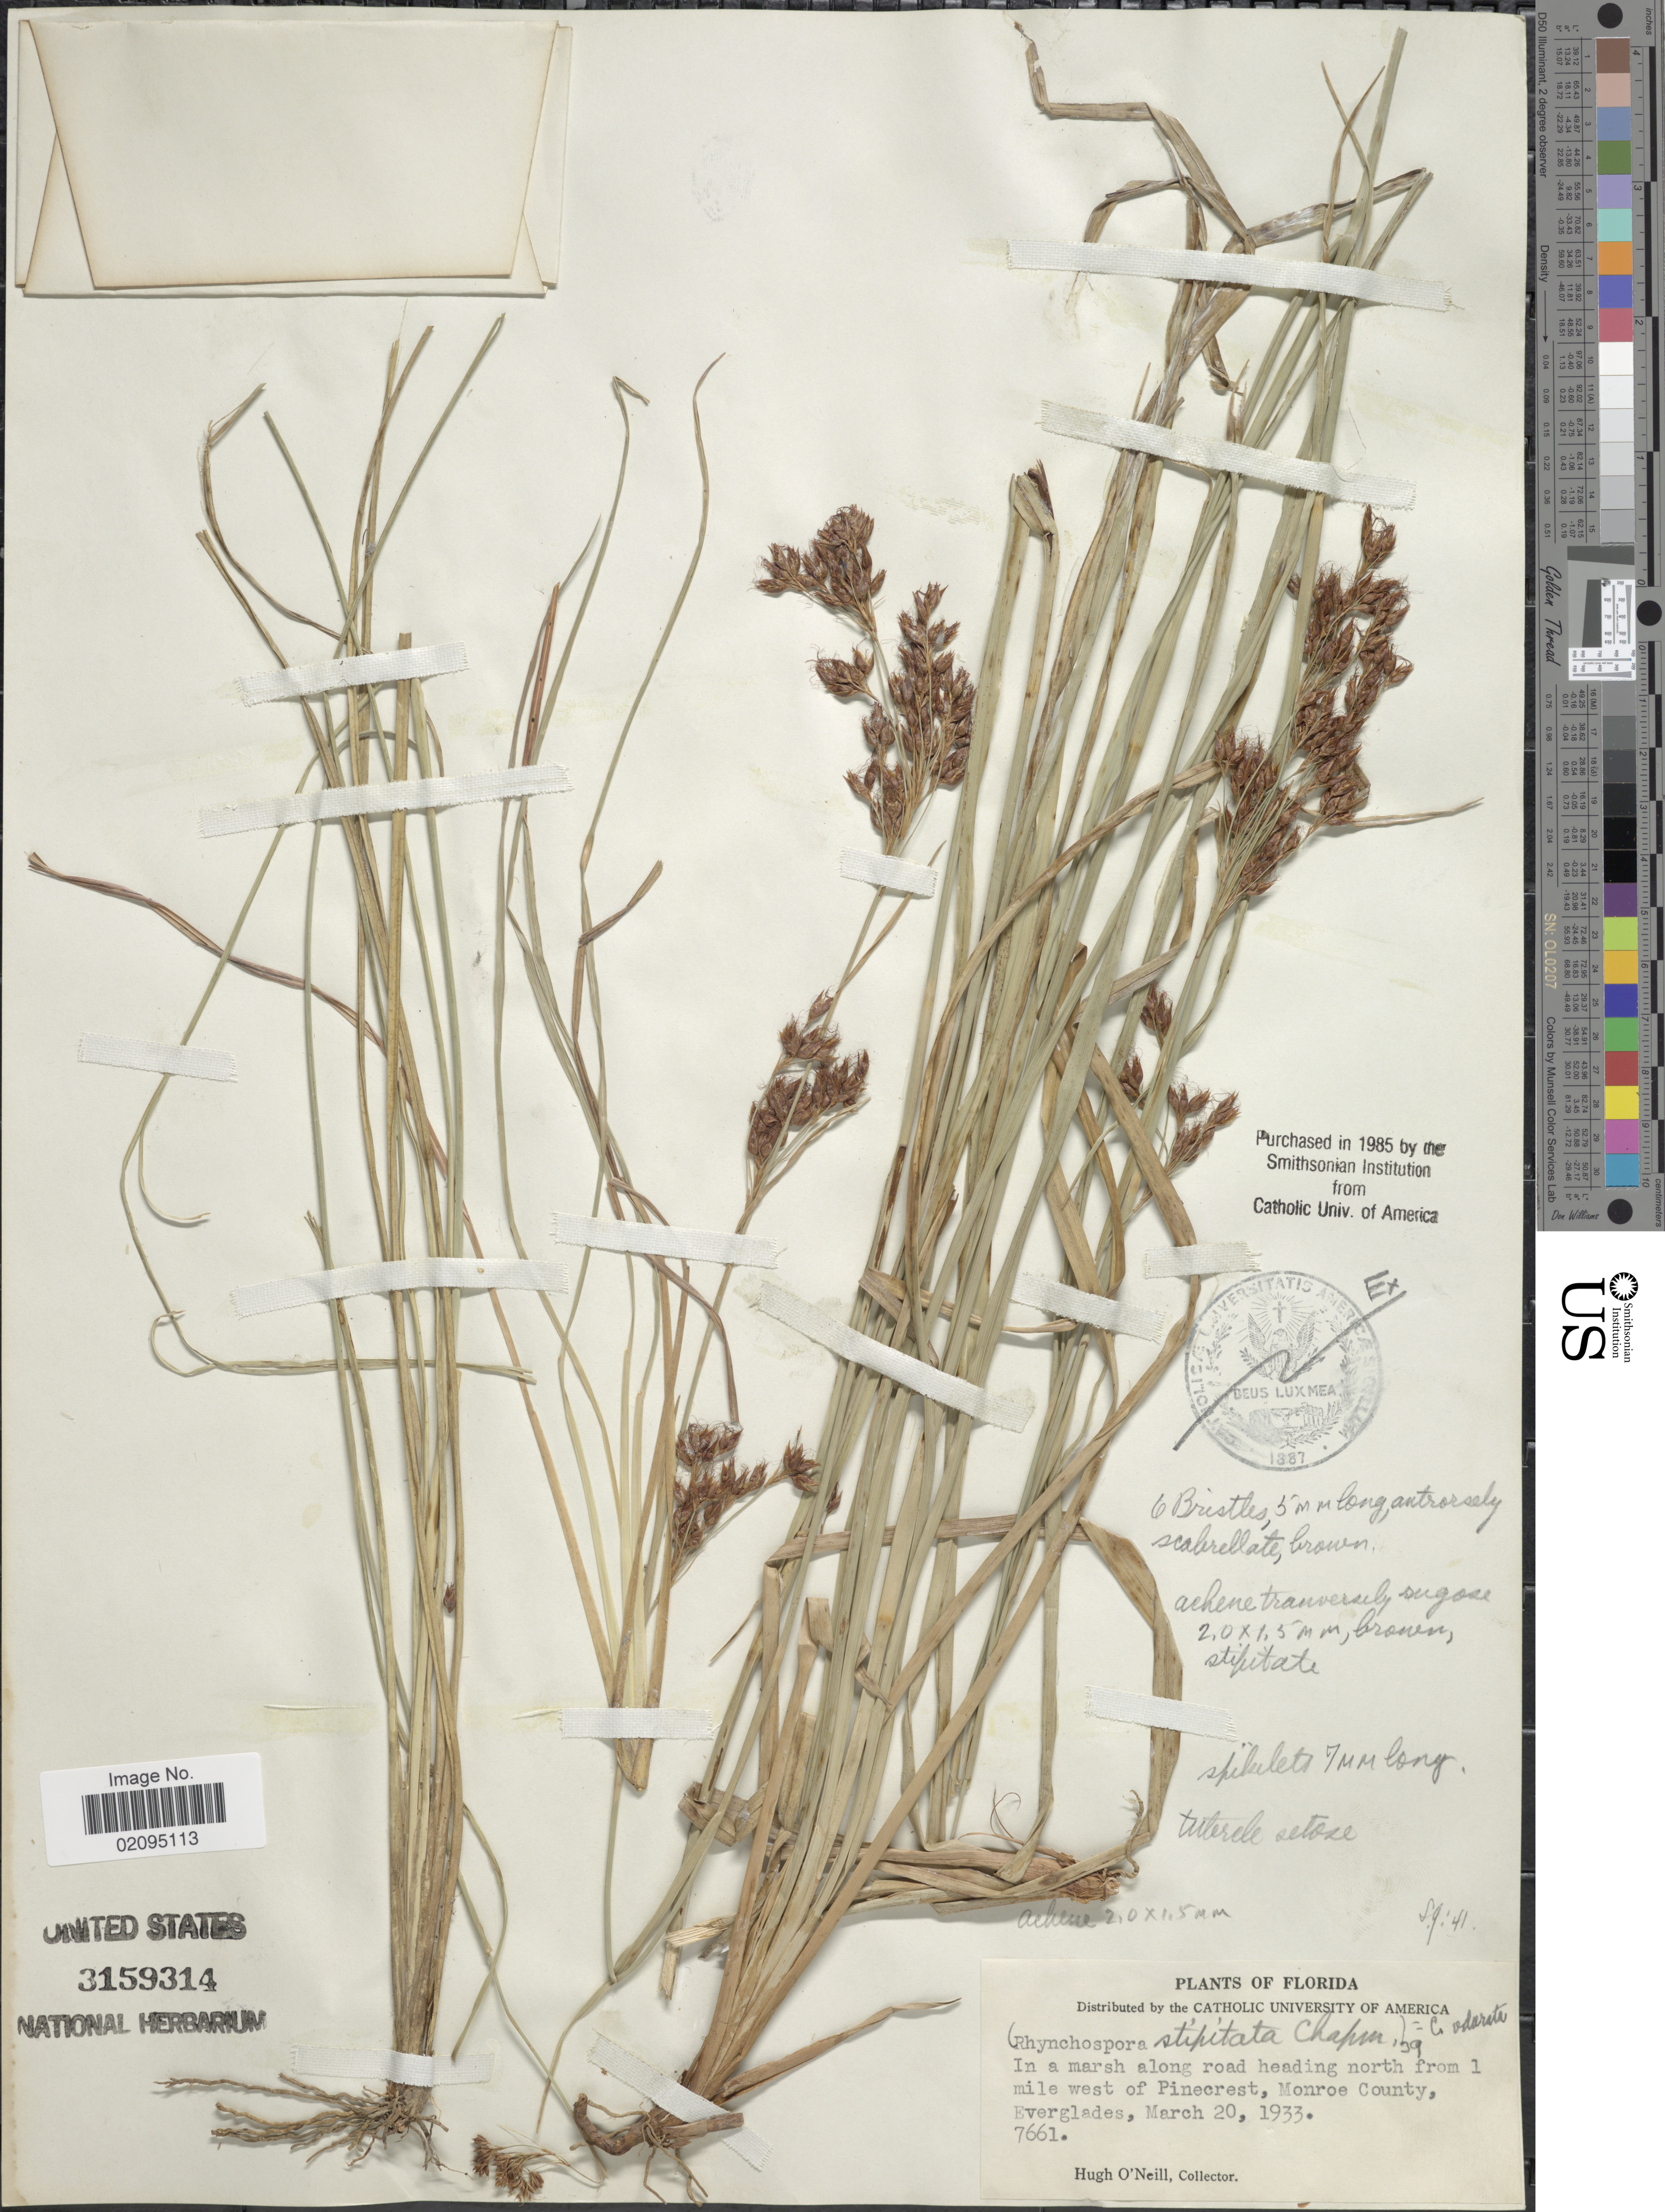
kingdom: Plantae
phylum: Tracheophyta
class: Liliopsida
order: Poales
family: Cyperaceae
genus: Rhynchospora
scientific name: Rhynchospora odorata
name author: C. Wright ex Griseb.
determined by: Strong, Mark T., (BOT), Smithsonian Institution - National Museum of Natural History (UNITED STATES)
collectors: H. O'Neill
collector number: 7661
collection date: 1933-03-20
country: United States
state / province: Florida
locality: Heading north from 1 mile west of Pinecrest, Monroe County, Everglades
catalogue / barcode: US 3159314